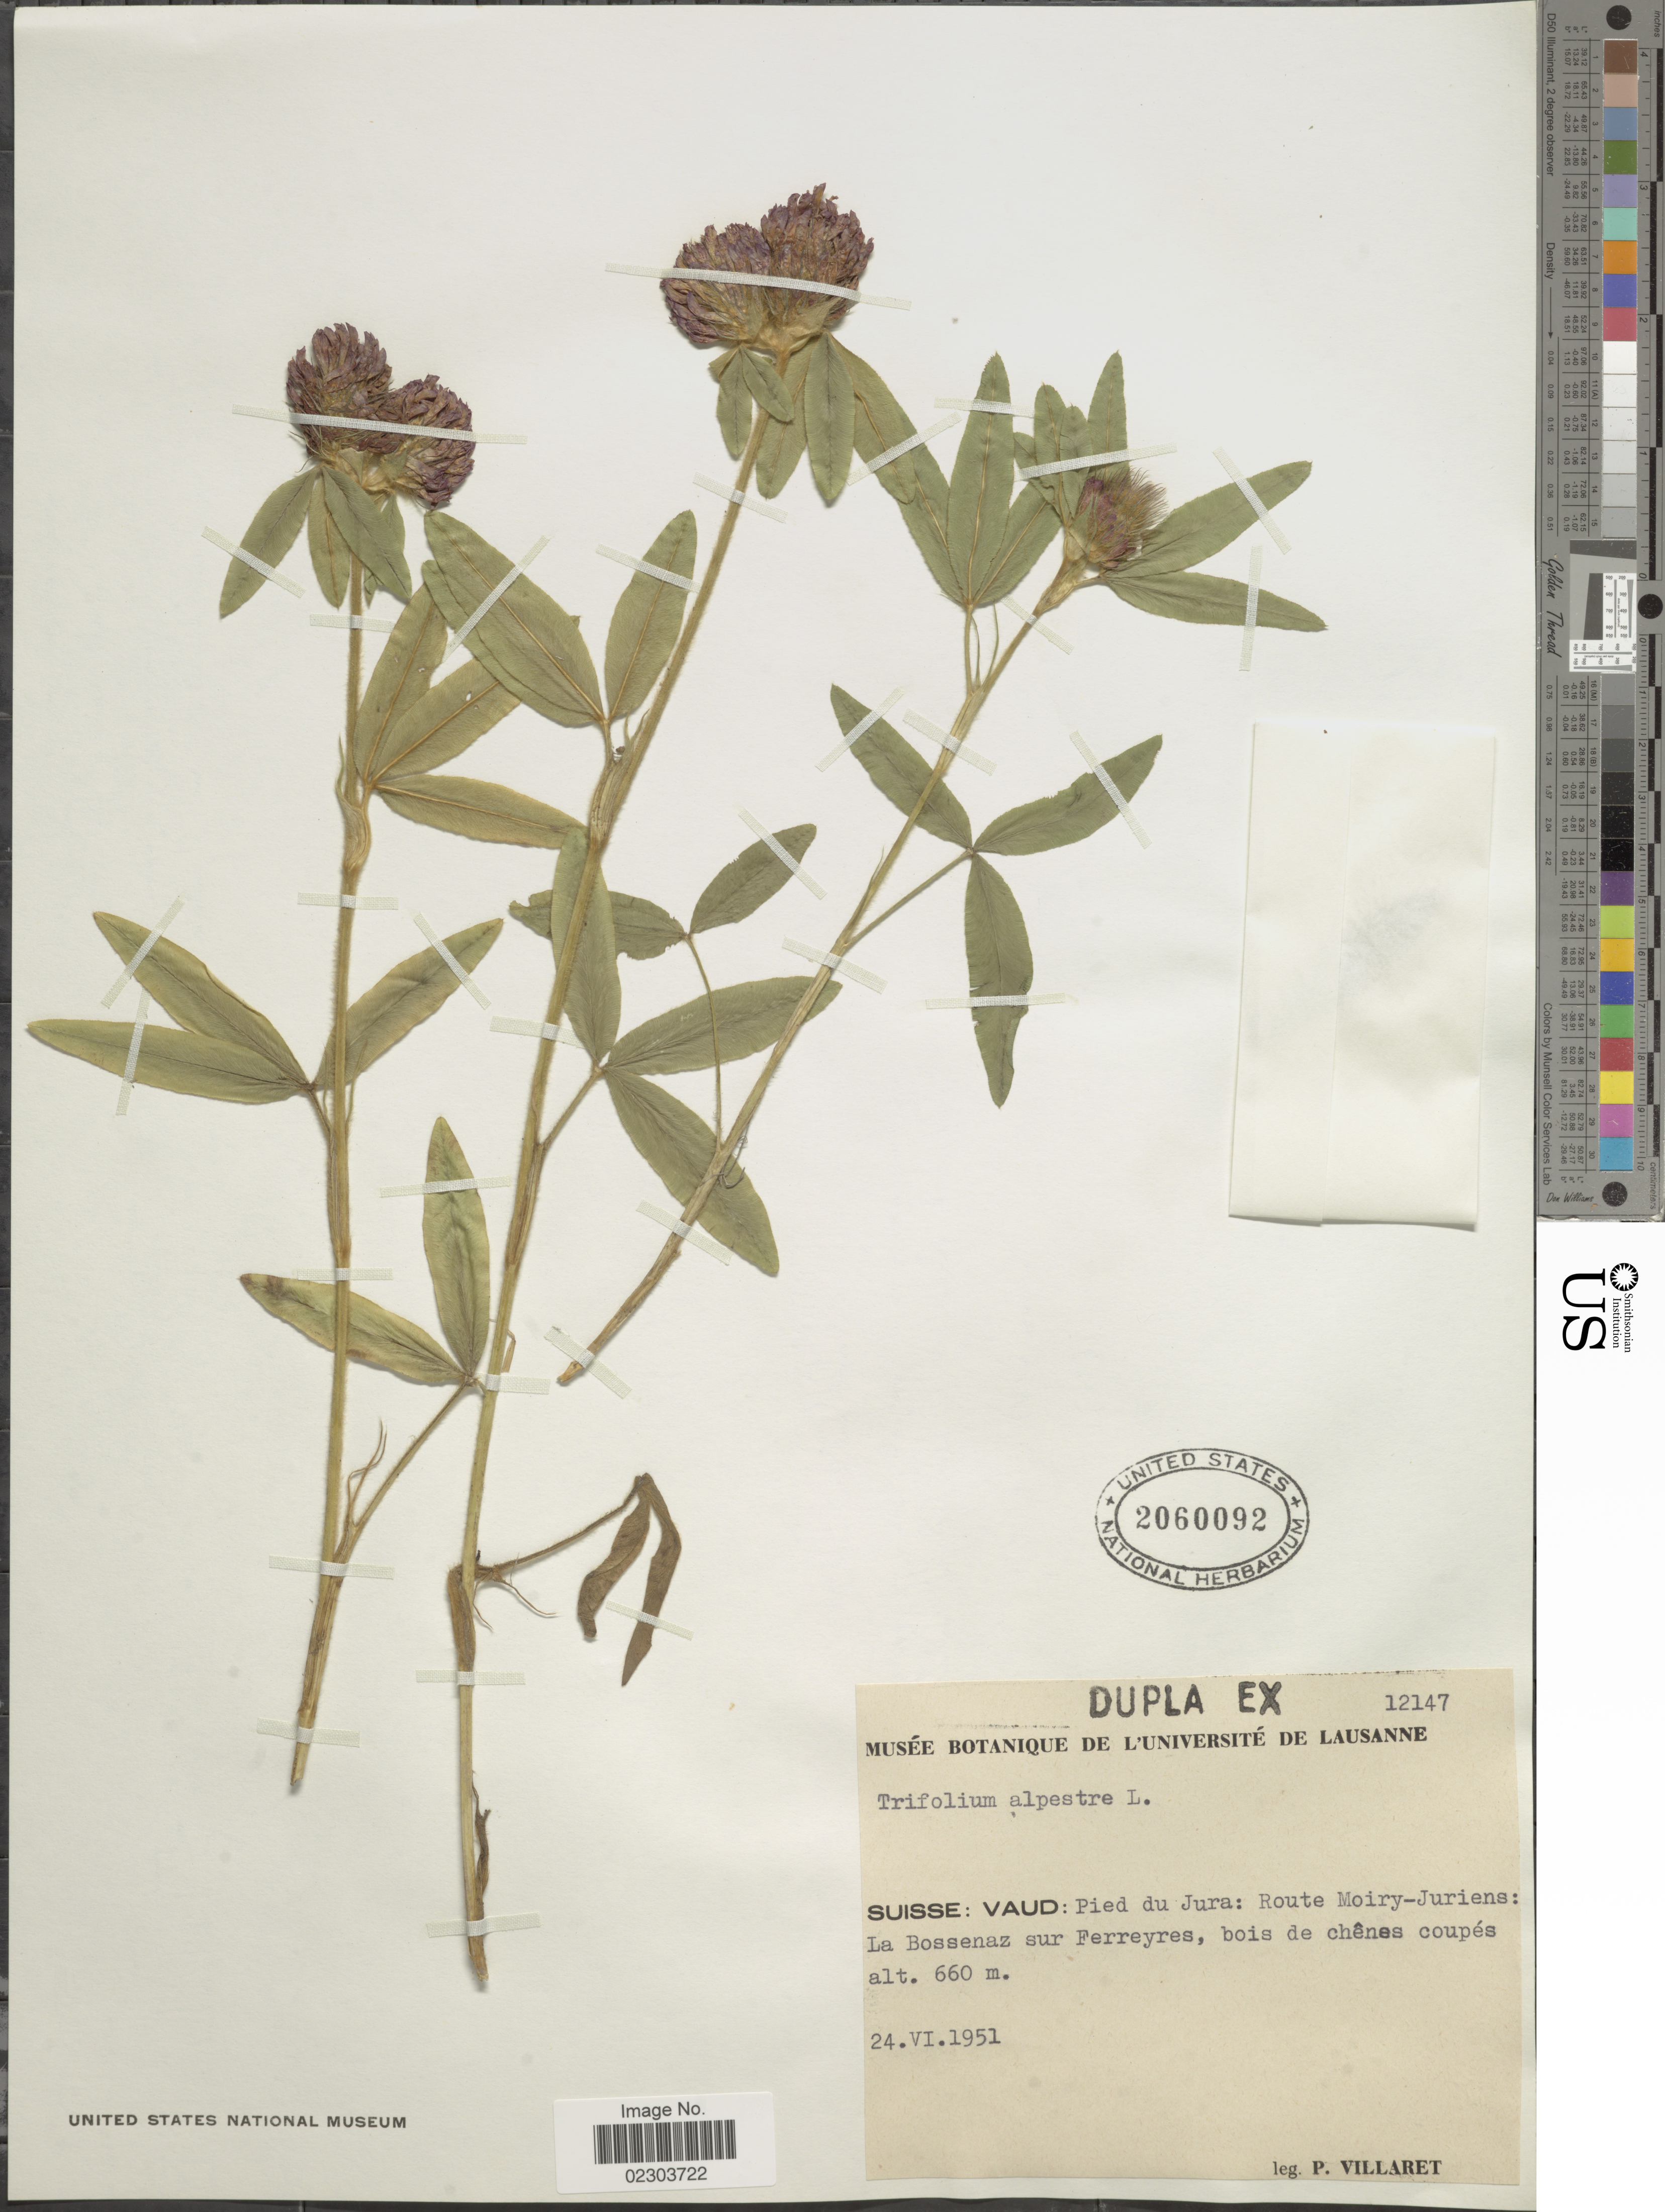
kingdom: Plantae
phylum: Tracheophyta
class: Magnoliopsida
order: Fabales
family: Fabaceae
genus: Trifolium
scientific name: Trifolium alpestre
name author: L.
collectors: P. Villaret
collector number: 12147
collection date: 1951-06-24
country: Switzerland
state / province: Vaud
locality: Suisse: Pied du Jura: Route Moiry-Juriens: La Bossenaz sur Ferreyres, bois de chenes coupes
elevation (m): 660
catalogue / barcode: US 2060092